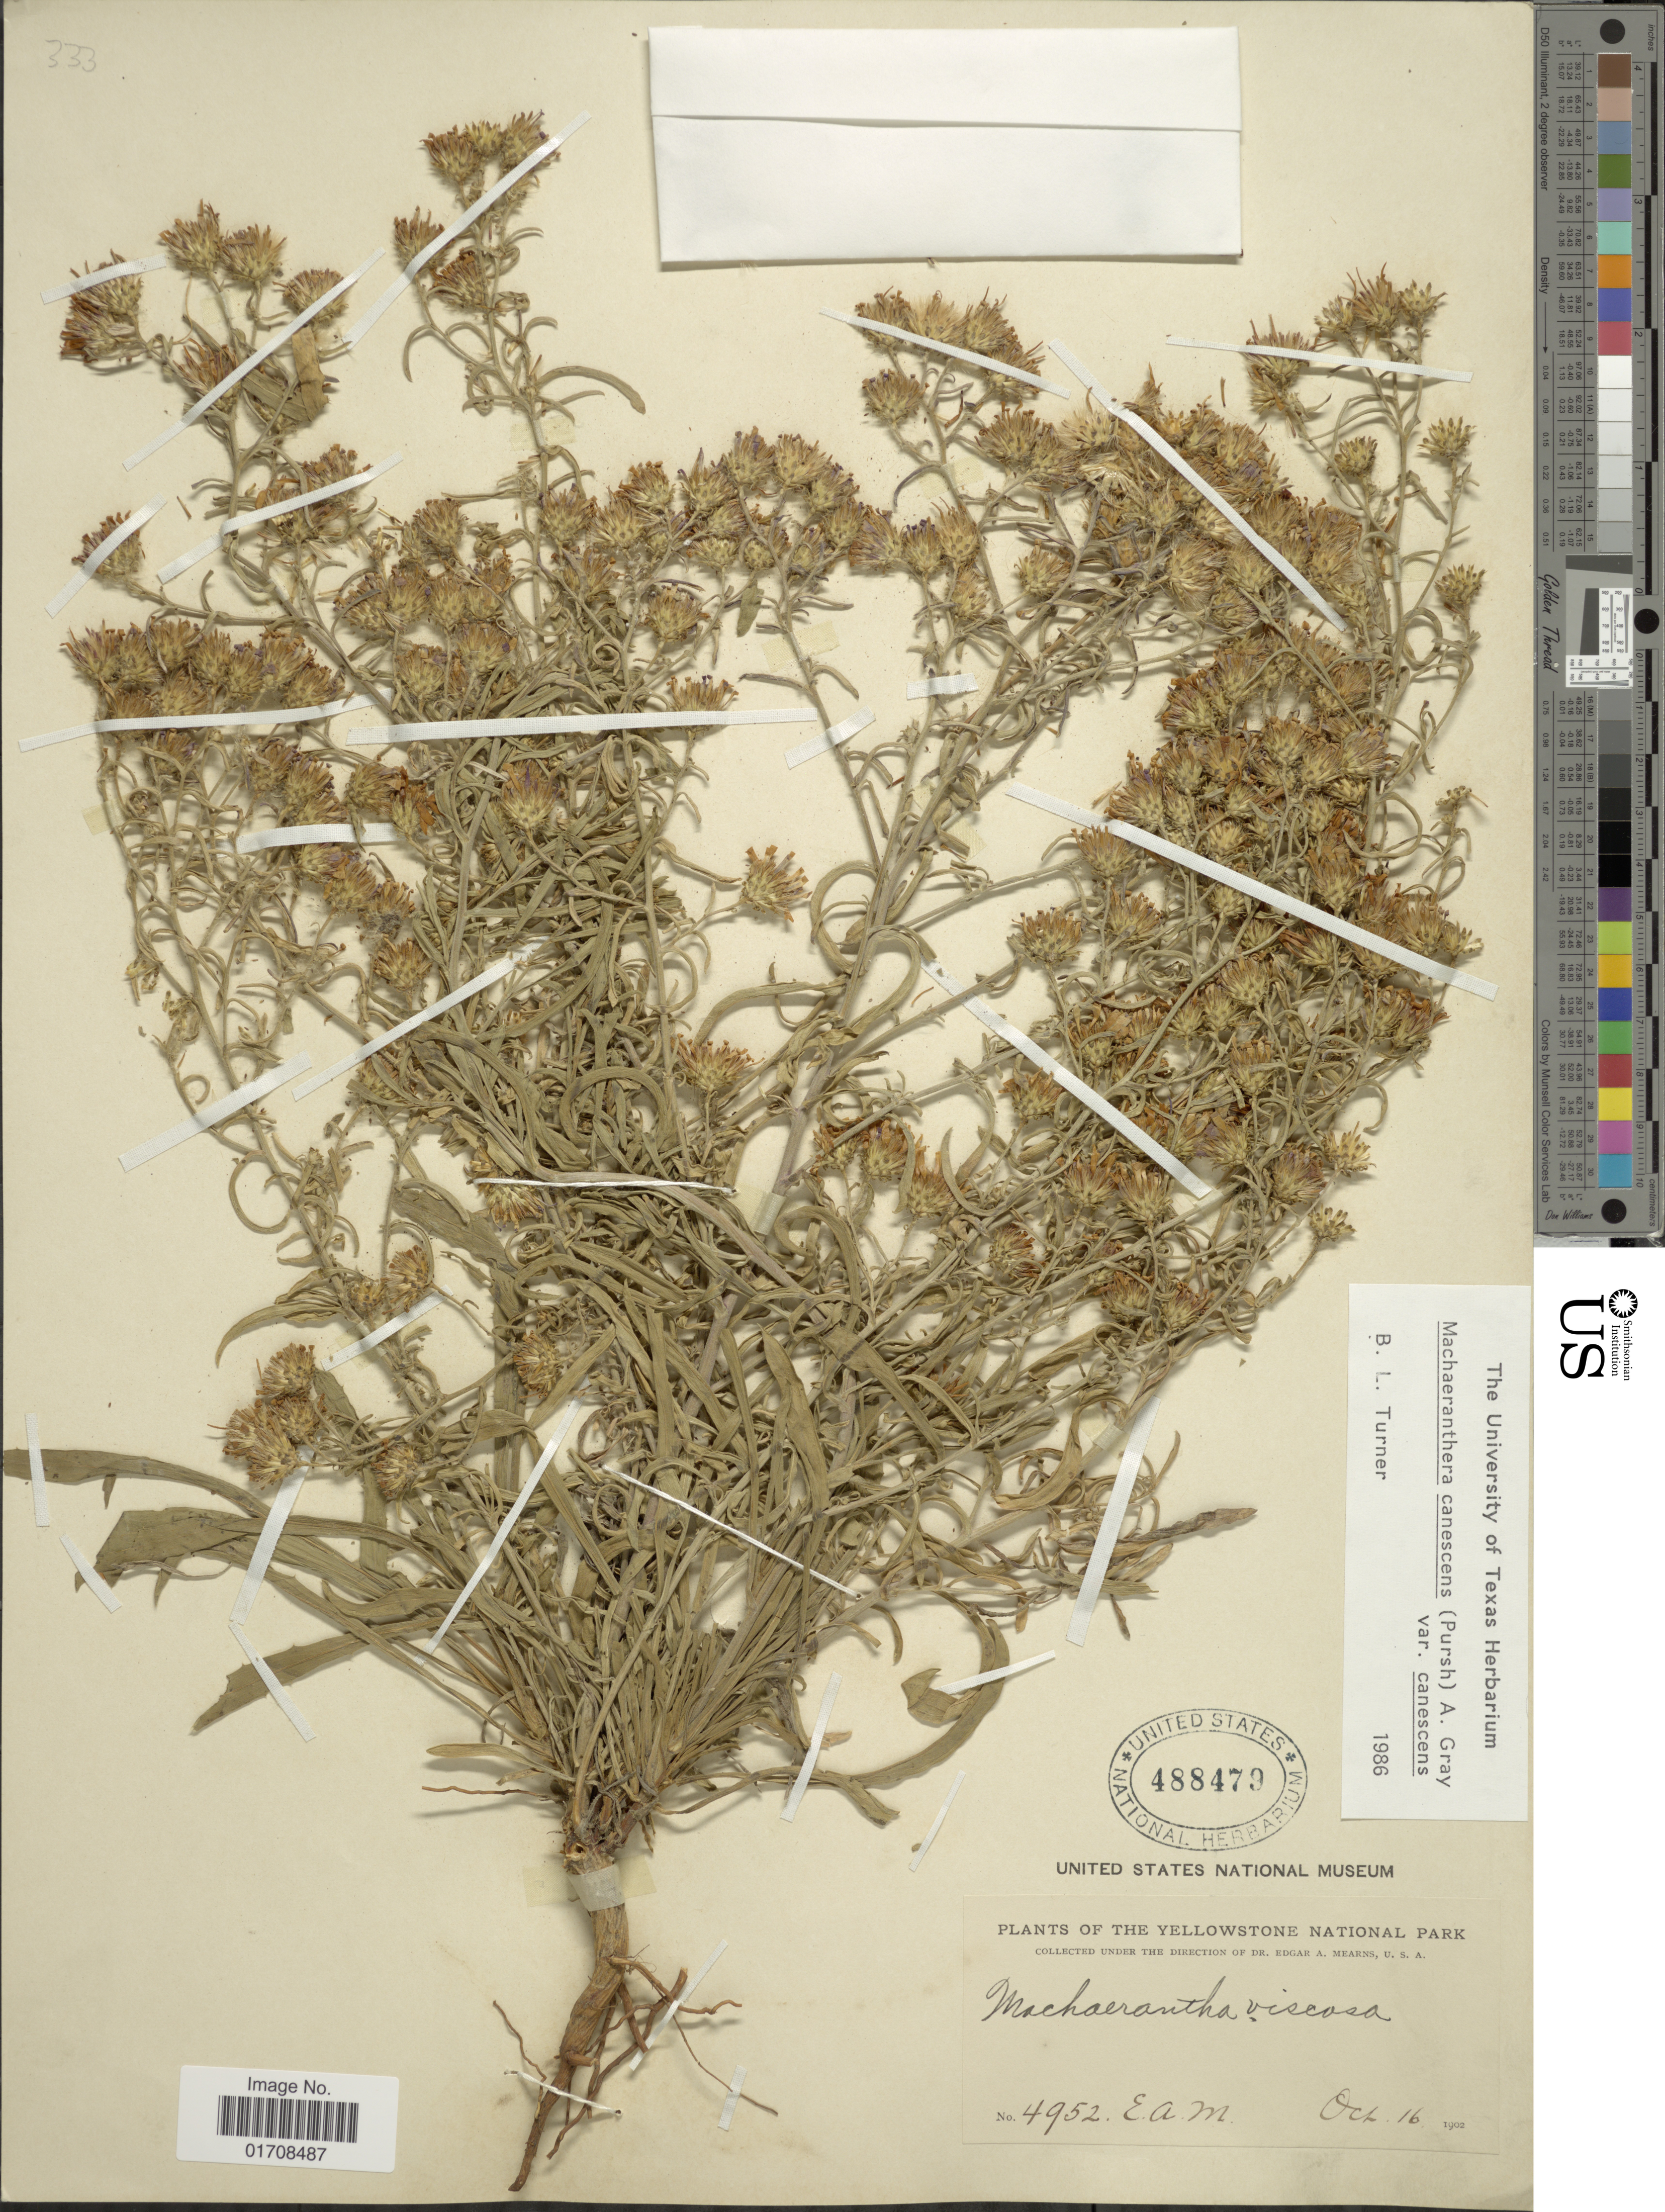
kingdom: Plantae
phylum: Tracheophyta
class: Magnoliopsida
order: Asterales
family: Asteraceae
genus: Machaeranthera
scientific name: Machaeranthera canescens var. canescens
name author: (Pursh) A. Gray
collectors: E. A. Mearns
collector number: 4952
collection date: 1902-10-16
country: United States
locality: Yellowstone National Park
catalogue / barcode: US 488479